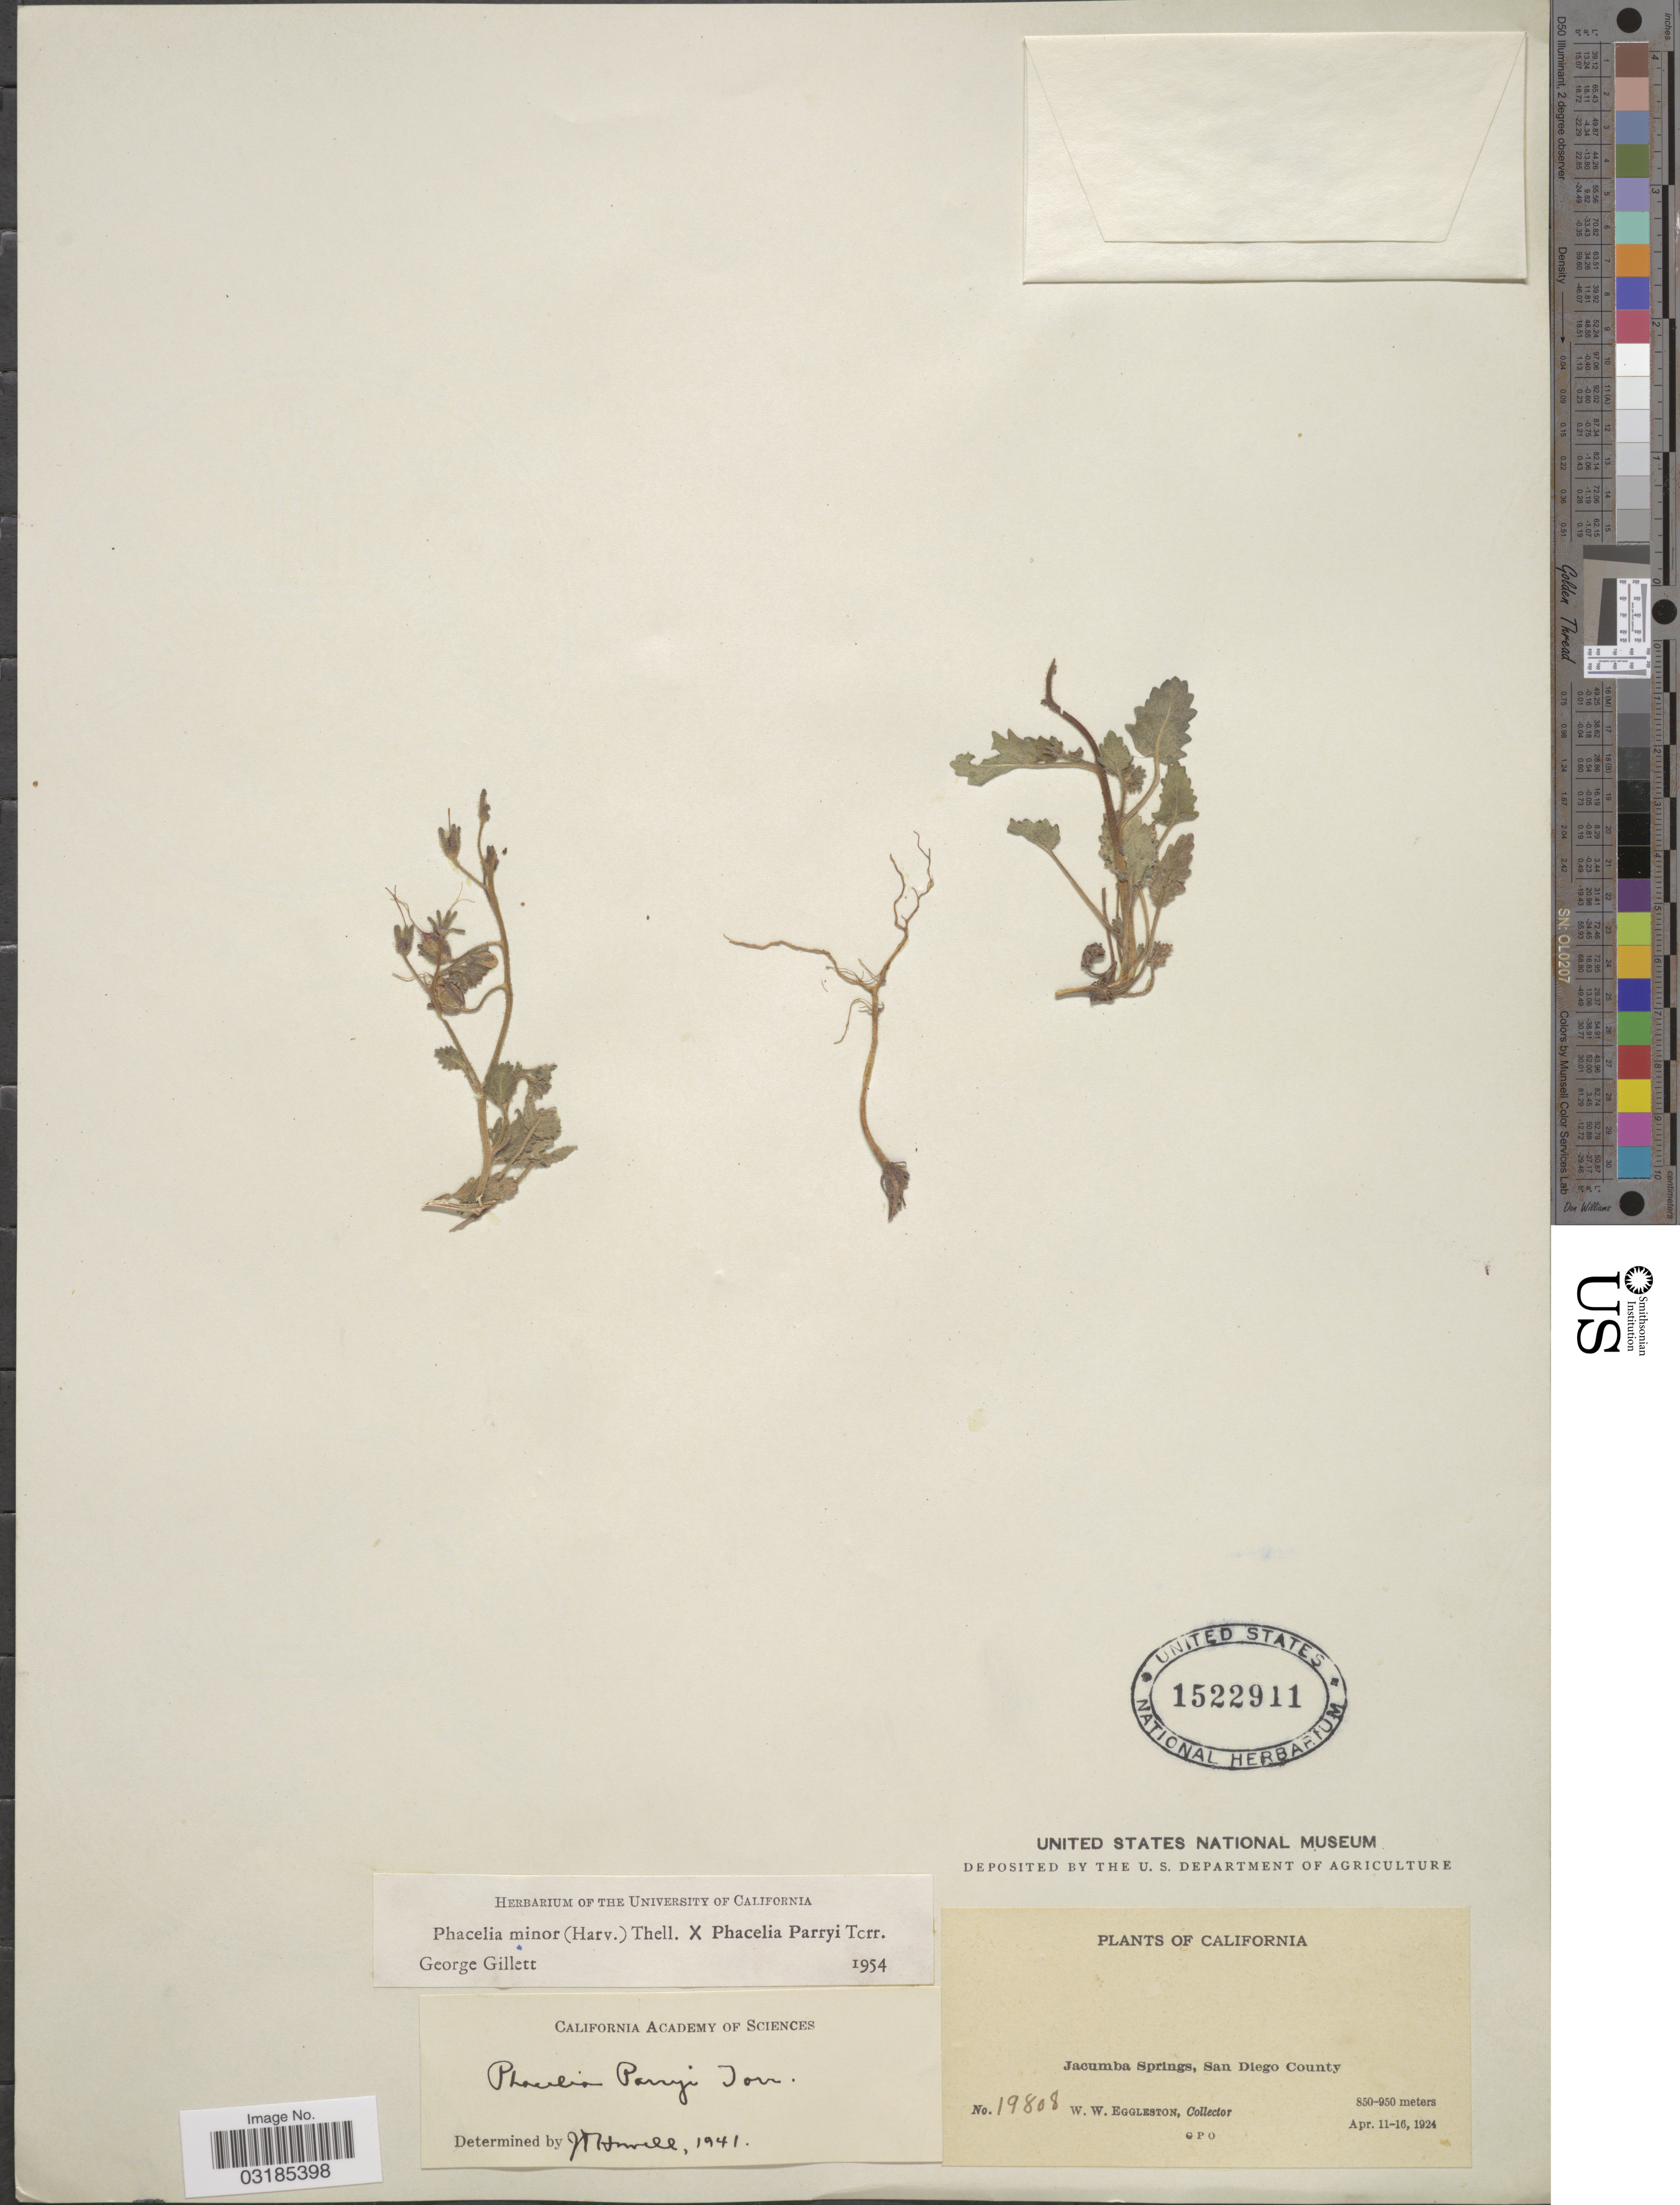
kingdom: Plantae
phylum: Tracheophyta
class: Magnoliopsida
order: Boraginales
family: Hydrophyllaceae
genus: Phacelia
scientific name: Phacelia minor x P. parryi Torr. in Emory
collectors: W. W. Eggleston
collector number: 19808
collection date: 1924-04-11/1924-04-16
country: United States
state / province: California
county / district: San Diego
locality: Jacumba Springs, San Diego County.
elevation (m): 850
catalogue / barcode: US 1522911